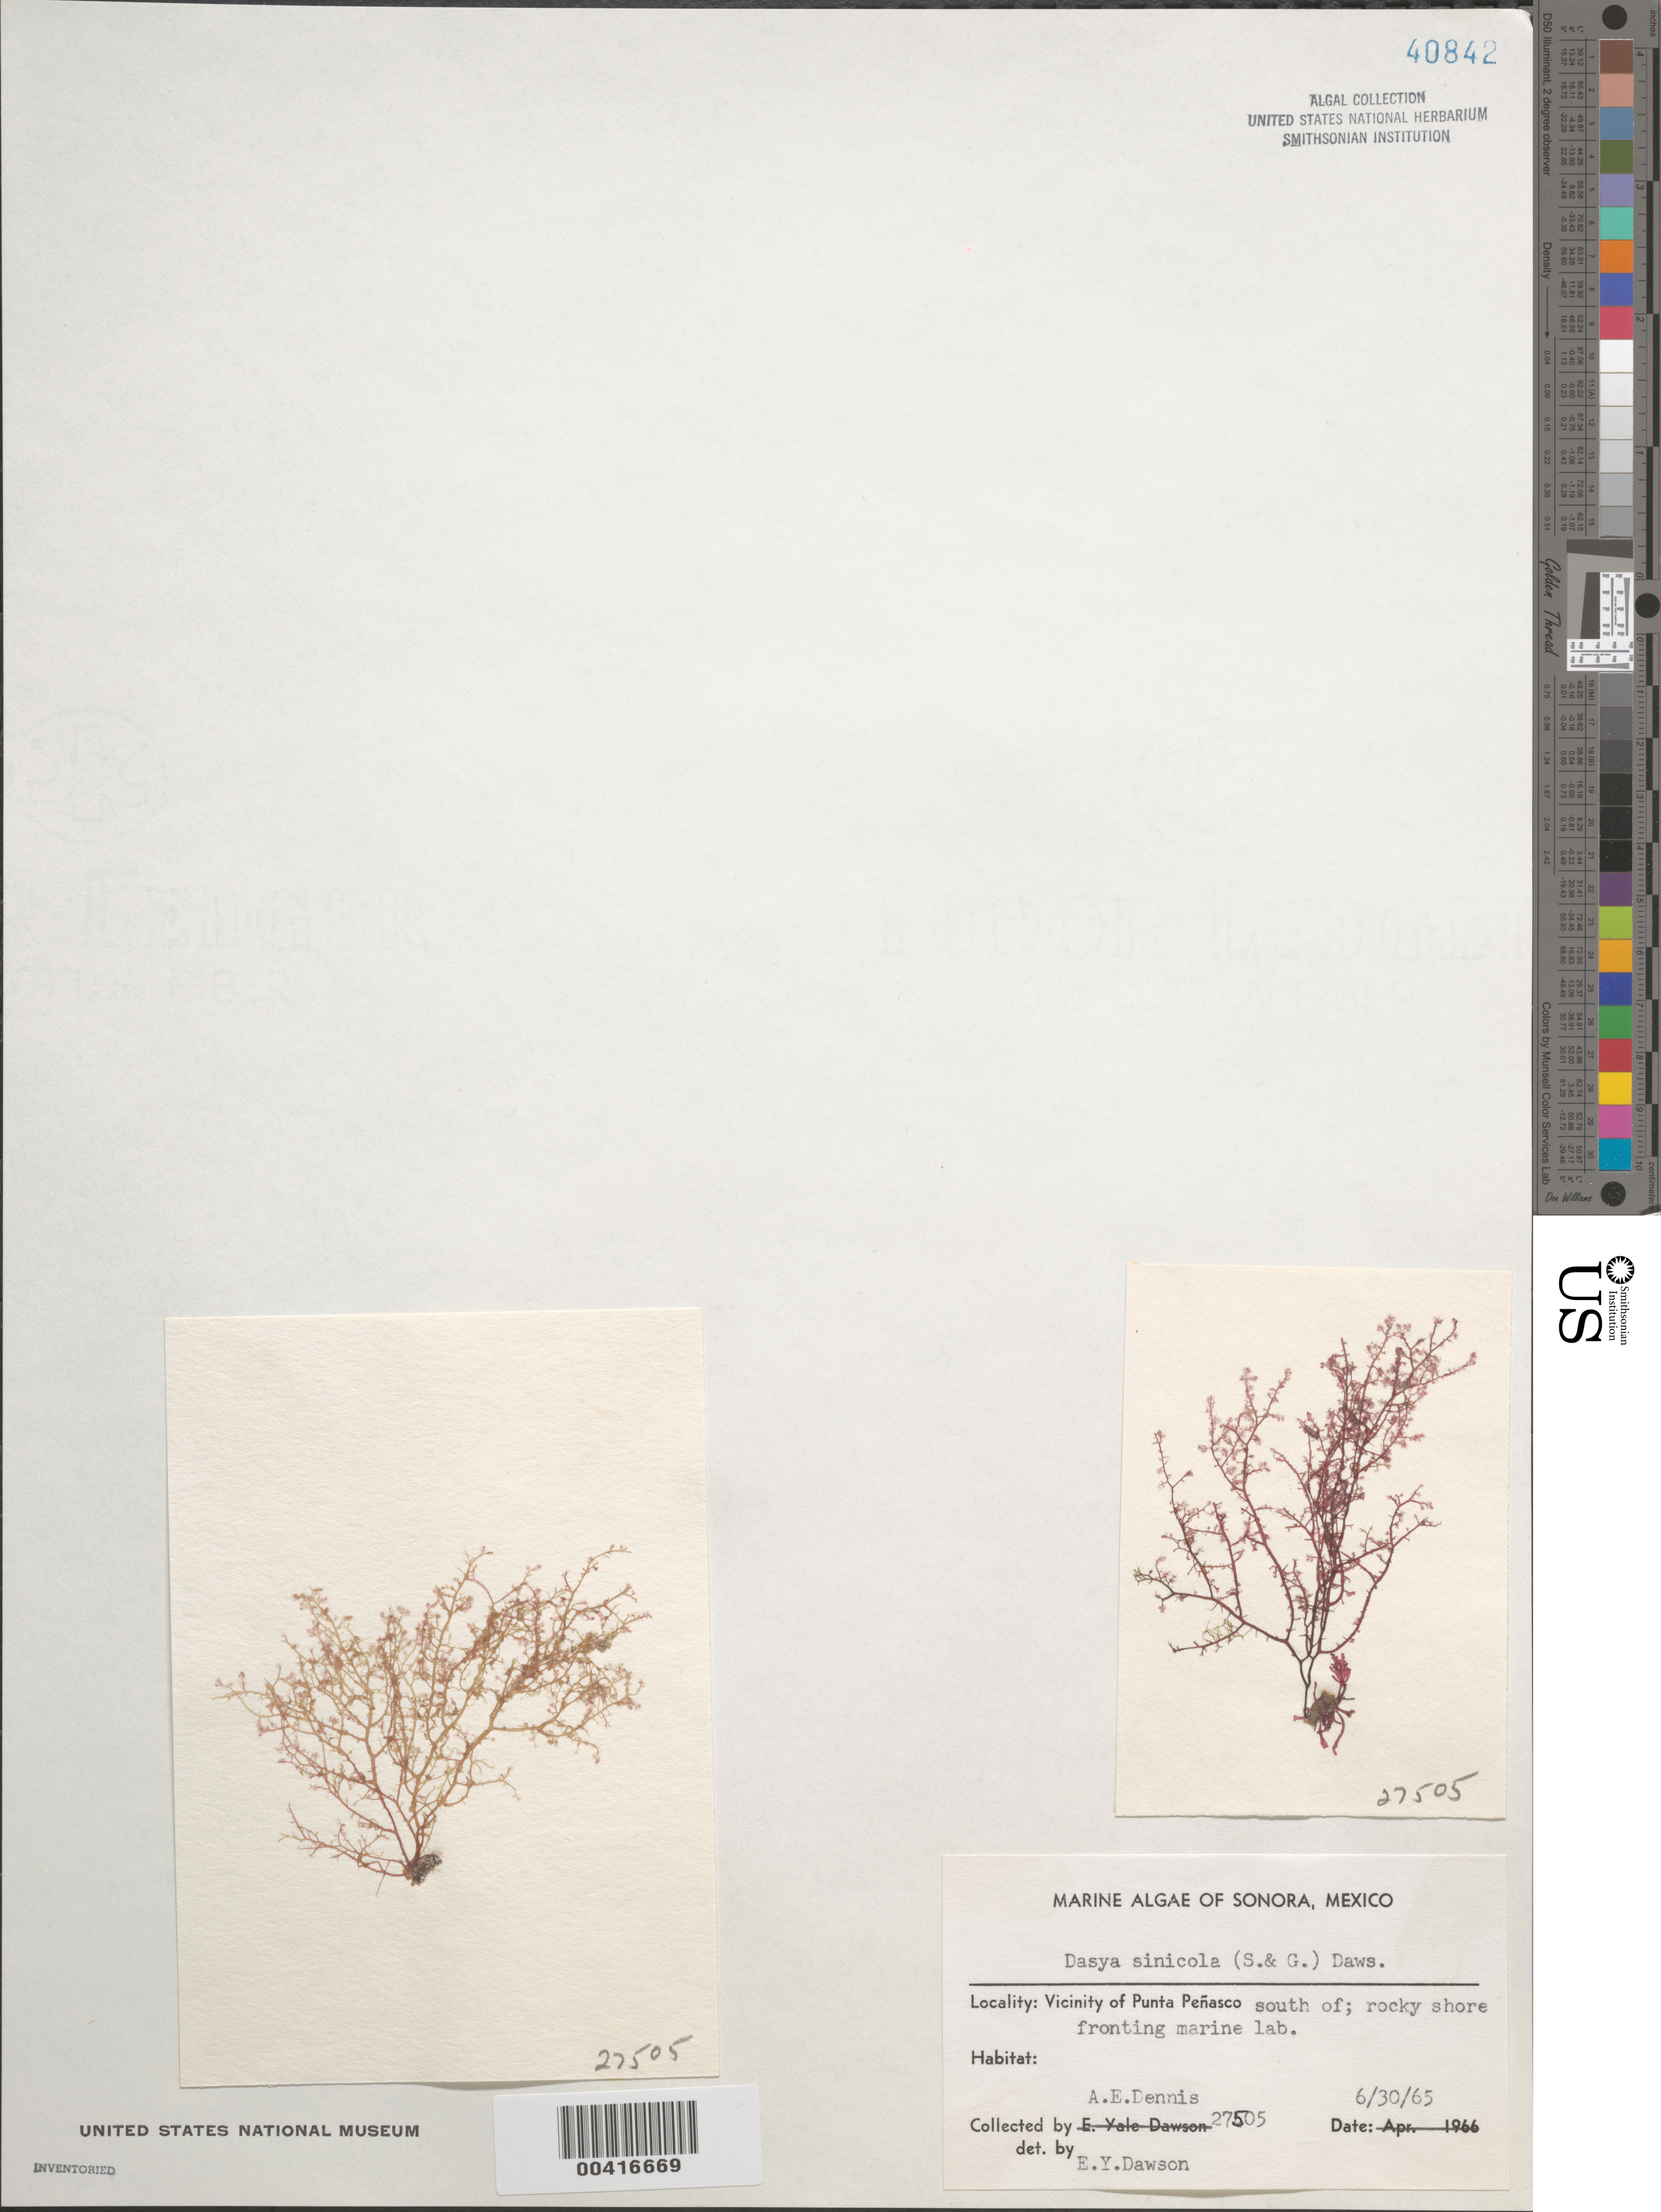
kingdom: Plantae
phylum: Rhodophyta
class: Florideophyceae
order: Ceramiales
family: Dasyaceae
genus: Dasya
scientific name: Dasya sinicola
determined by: Dawson, E. Y.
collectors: A. Dennis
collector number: EYD 27505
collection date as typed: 30 Jun 1965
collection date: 1965-06-30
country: Mexico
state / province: Sonora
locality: Marine laboratory shore, south of Punta Penasco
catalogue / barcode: US 40842